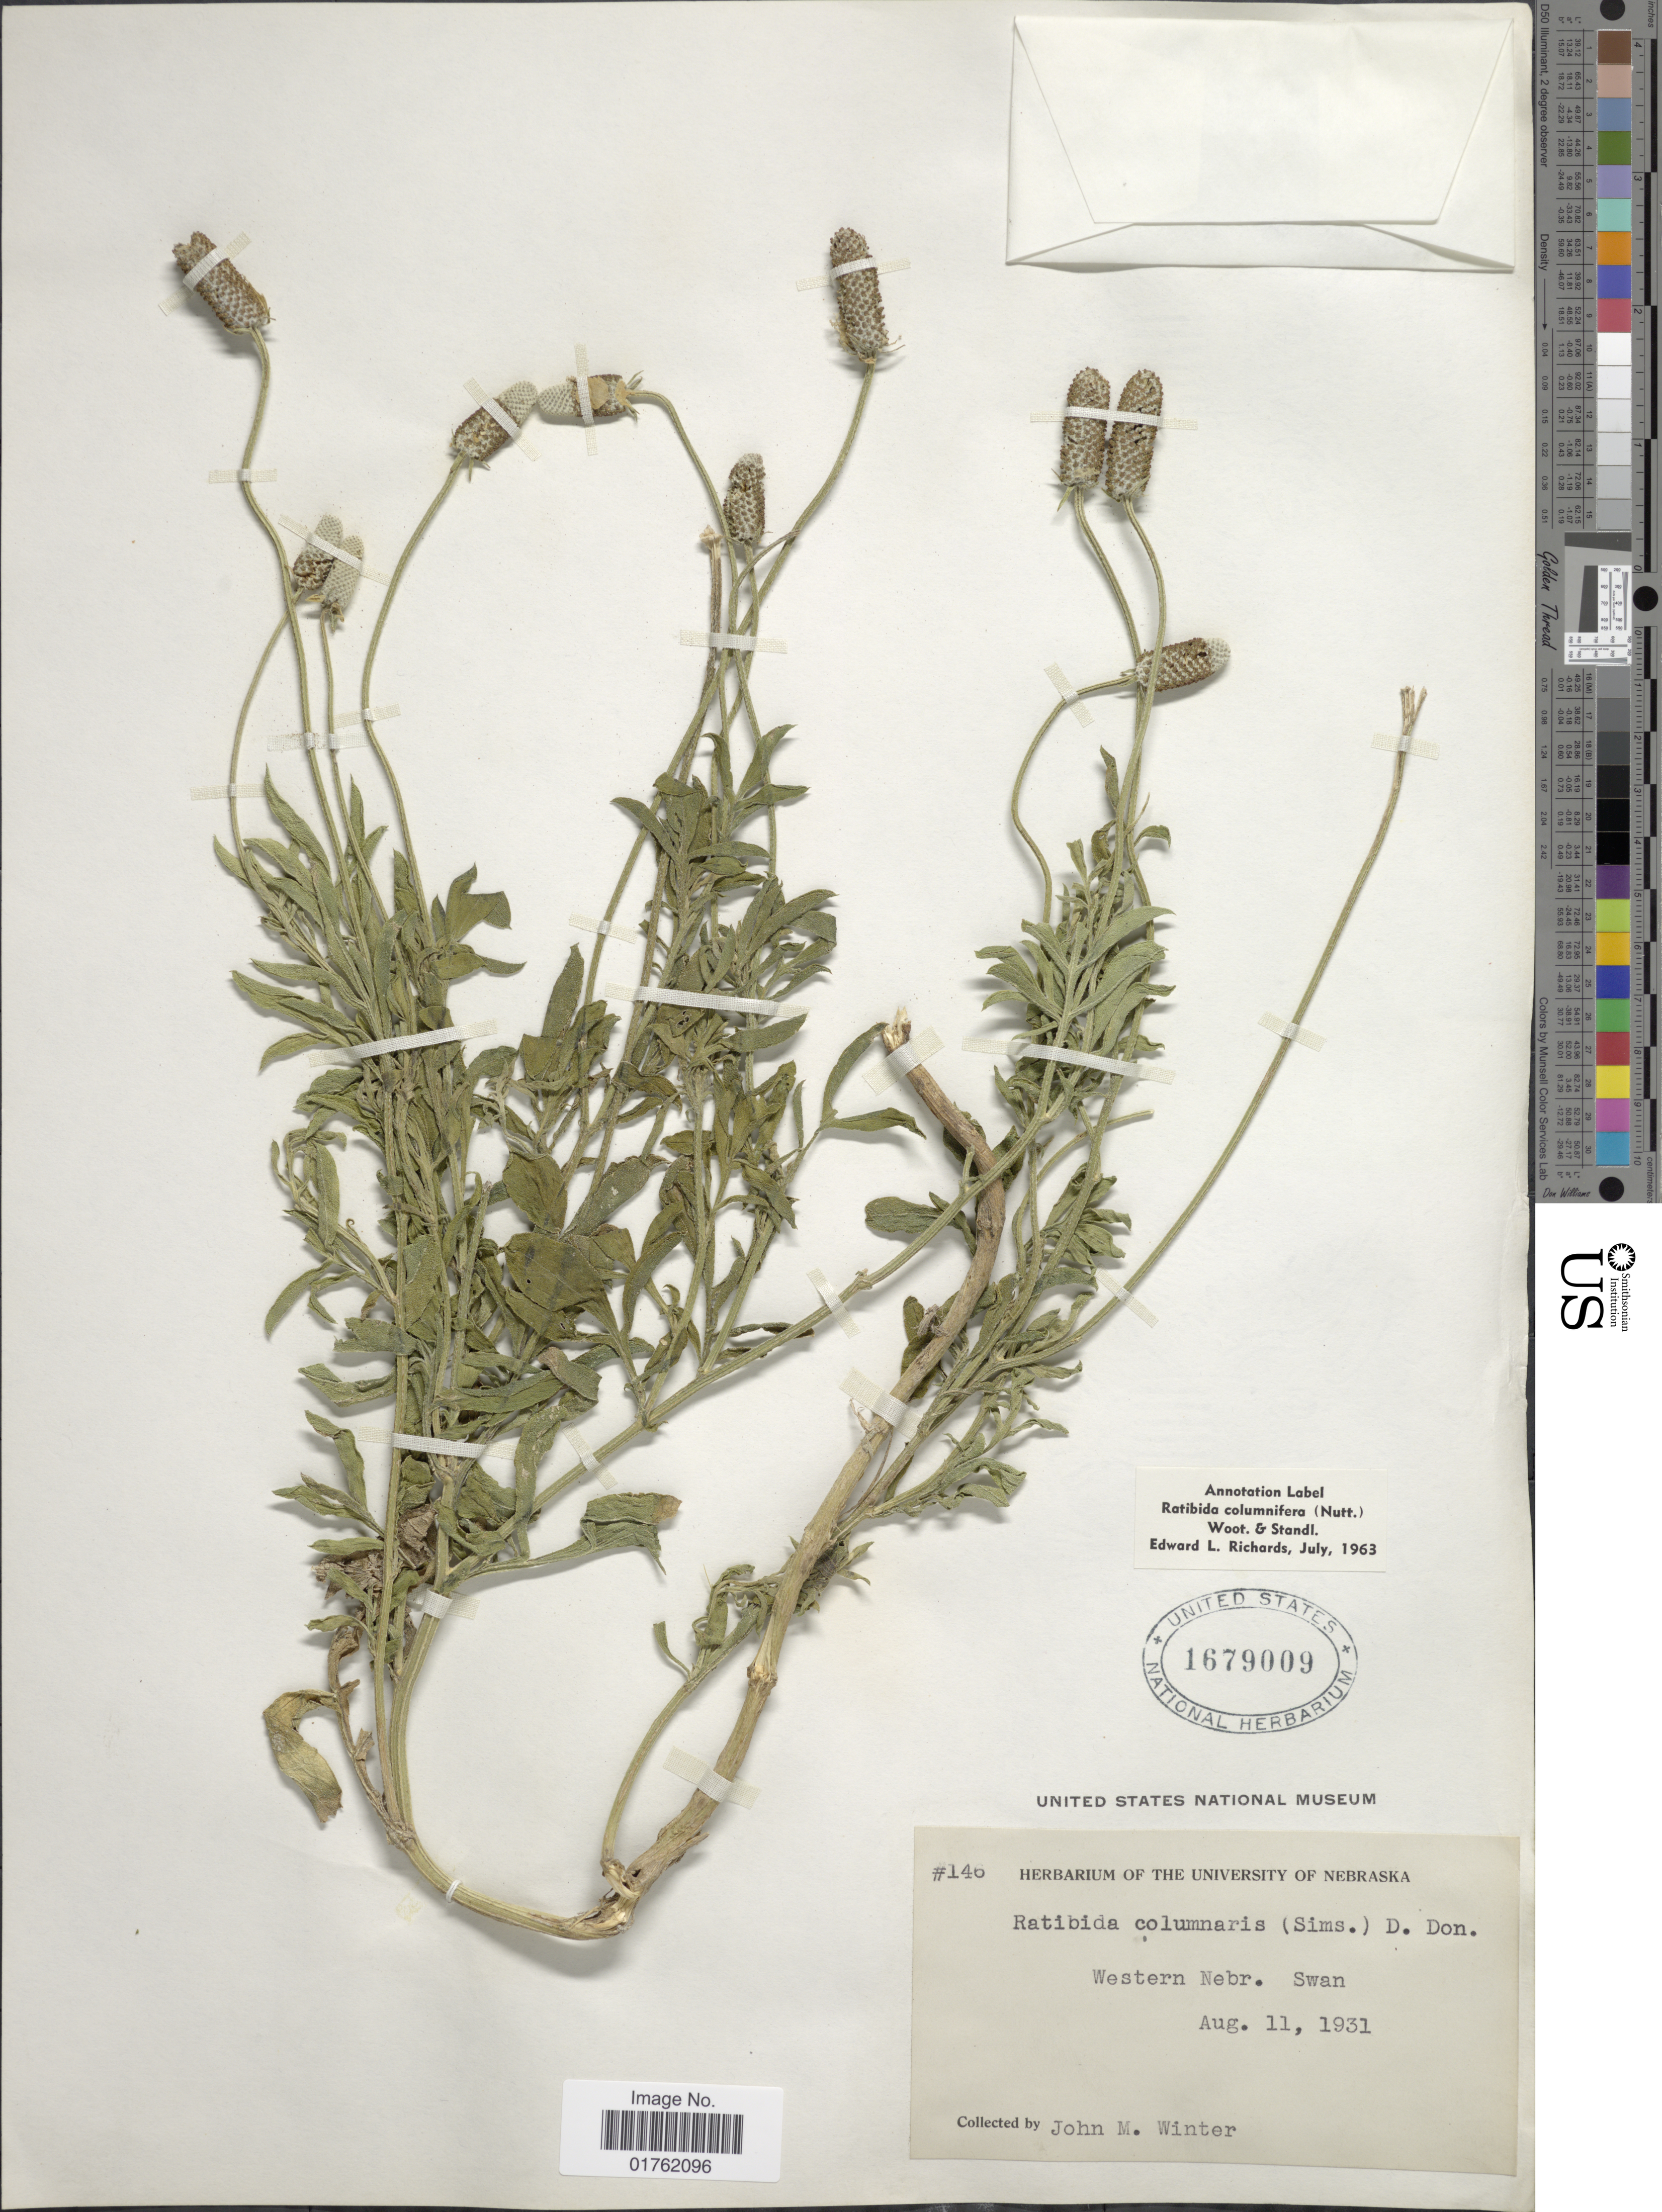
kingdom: Plantae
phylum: Tracheophyta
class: Magnoliopsida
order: Asterales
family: Asteraceae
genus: Ratibida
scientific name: Ratibida columnaris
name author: (Pursh) D. Don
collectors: J. M. Winter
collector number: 146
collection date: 1931-08-11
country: United States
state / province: Nebraska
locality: Western Nebr. Swan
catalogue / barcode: US 1679009